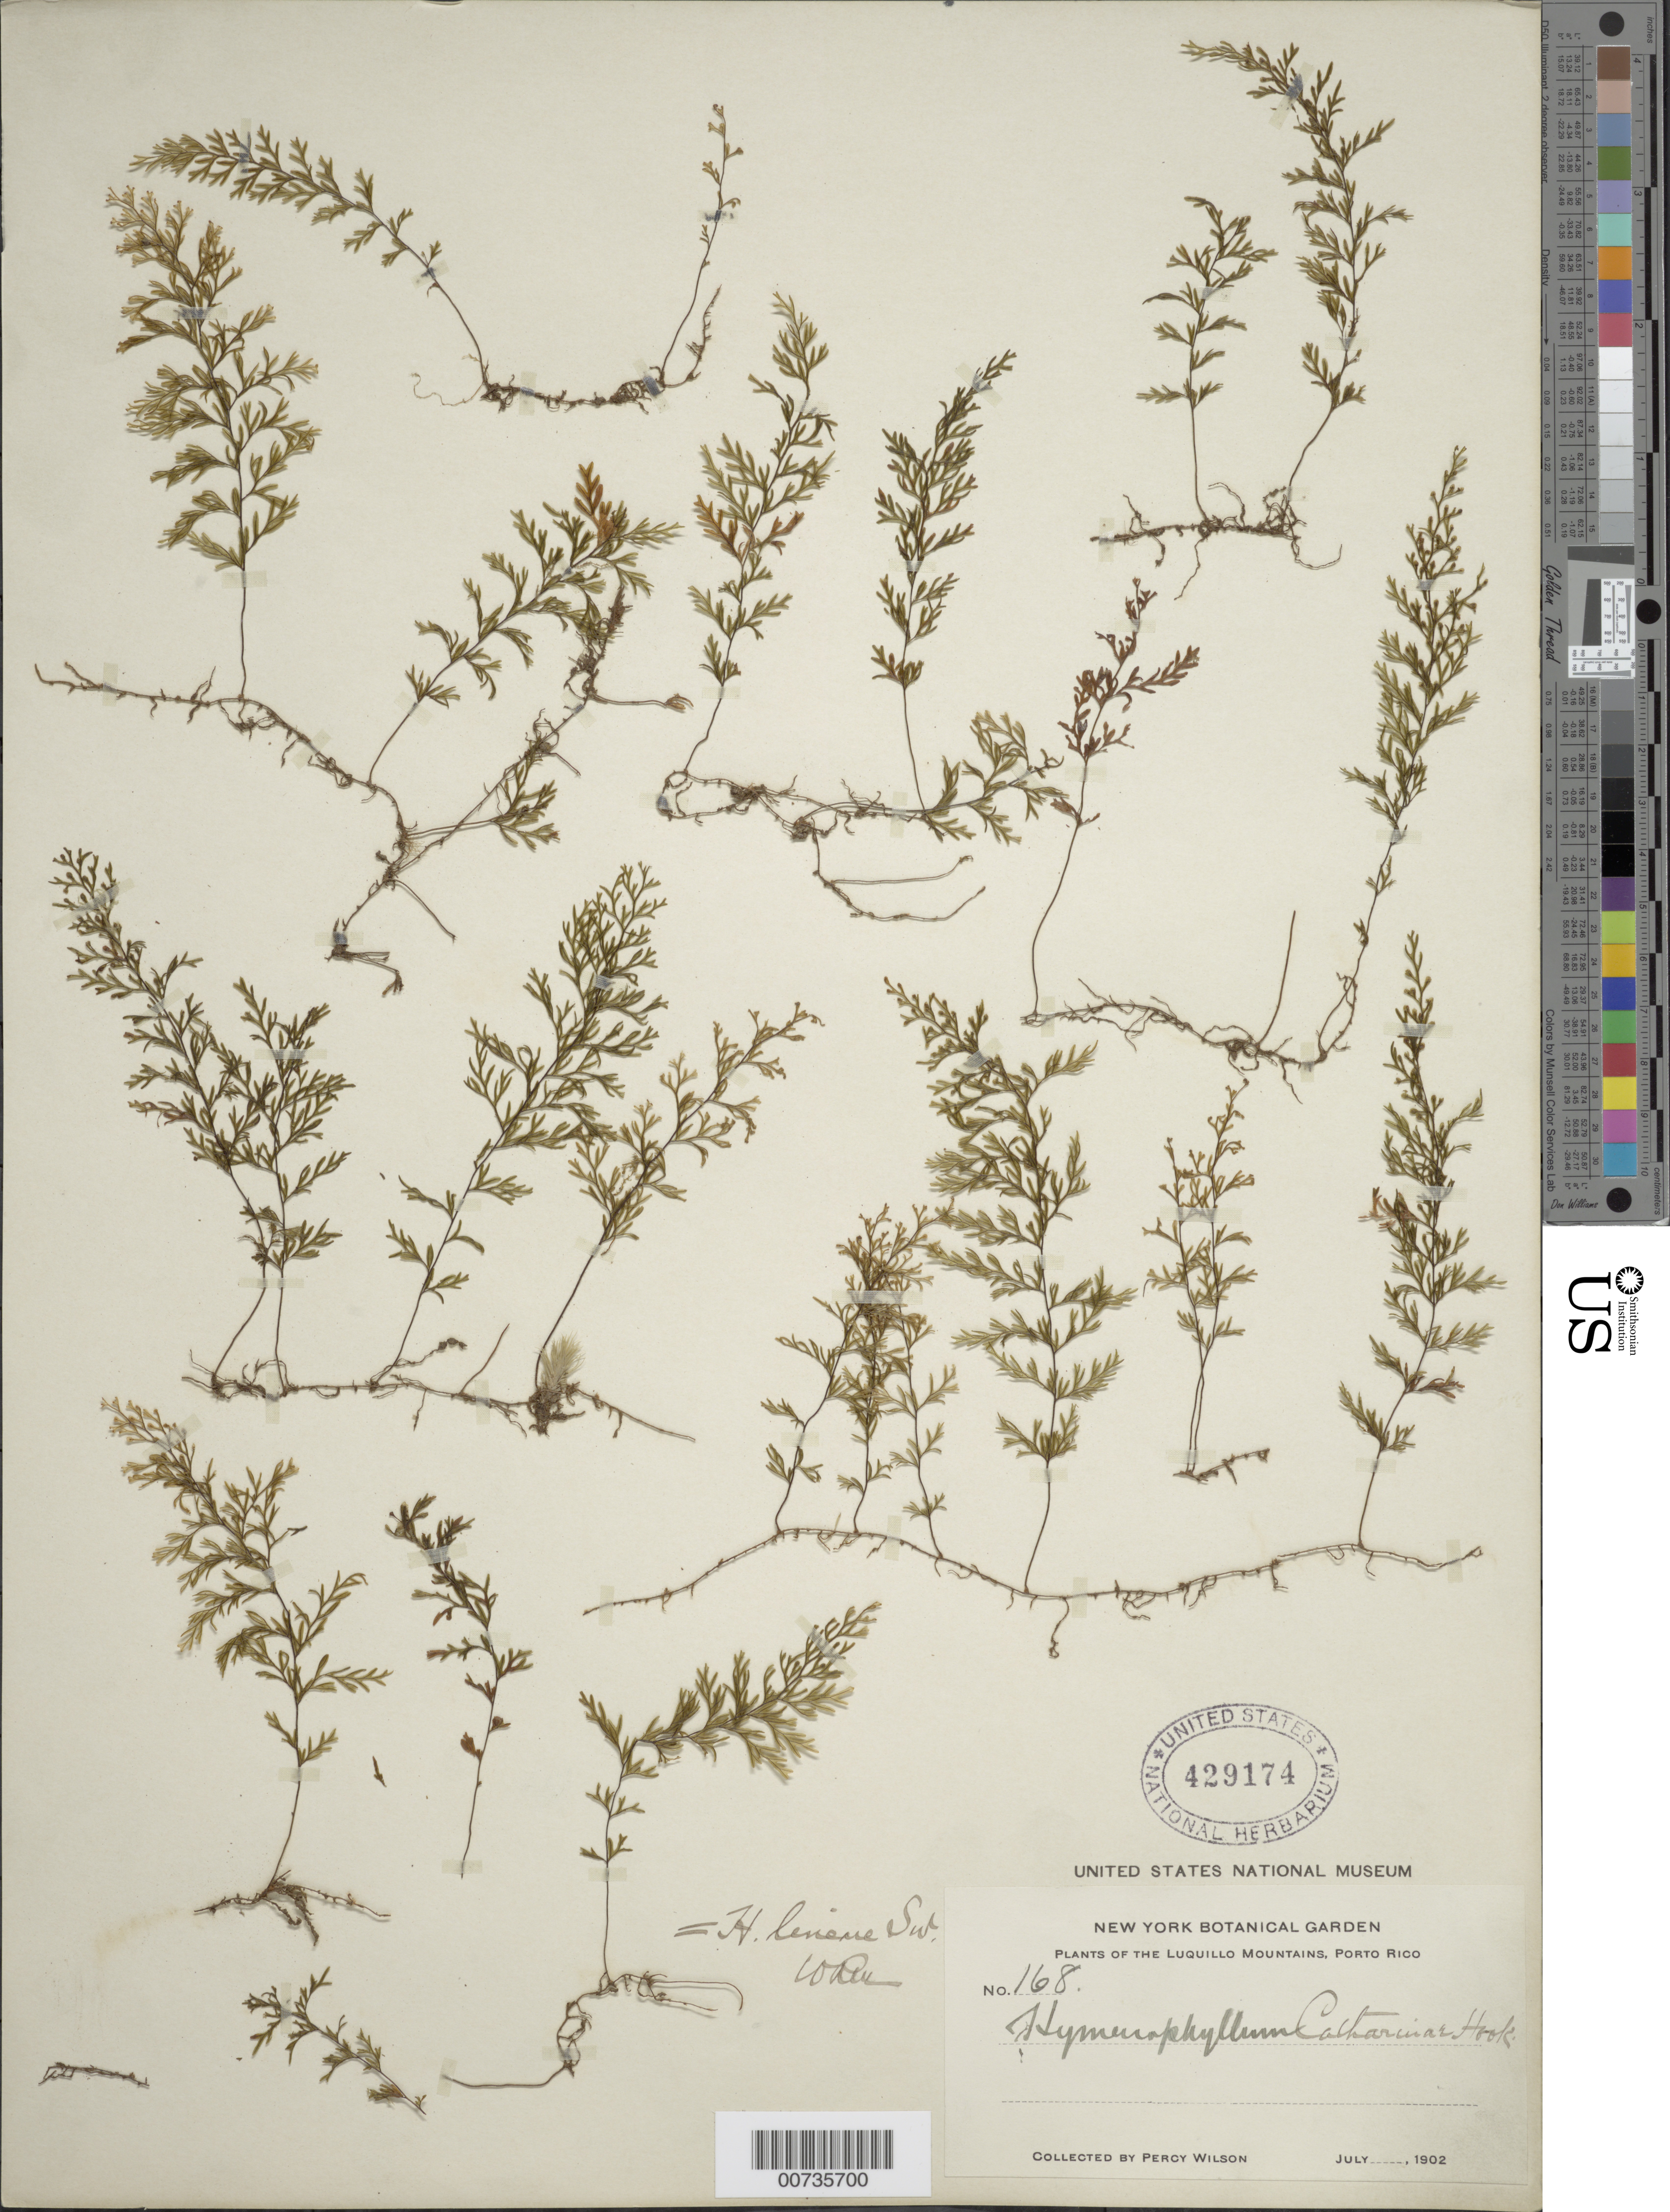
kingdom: Plantae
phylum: Tracheophyta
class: Polypodiopsida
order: Hymenophyllales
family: Hymenophyllaceae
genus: Hymenophyllum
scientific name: Hymenophyllum lineare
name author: (Sw.) Sw.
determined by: Maxon, W. R.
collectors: P. Wilson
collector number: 168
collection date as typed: Jul 1902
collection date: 1902-07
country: Puerto Rico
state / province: Luquillo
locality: Luquillo Mts.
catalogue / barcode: US 429174